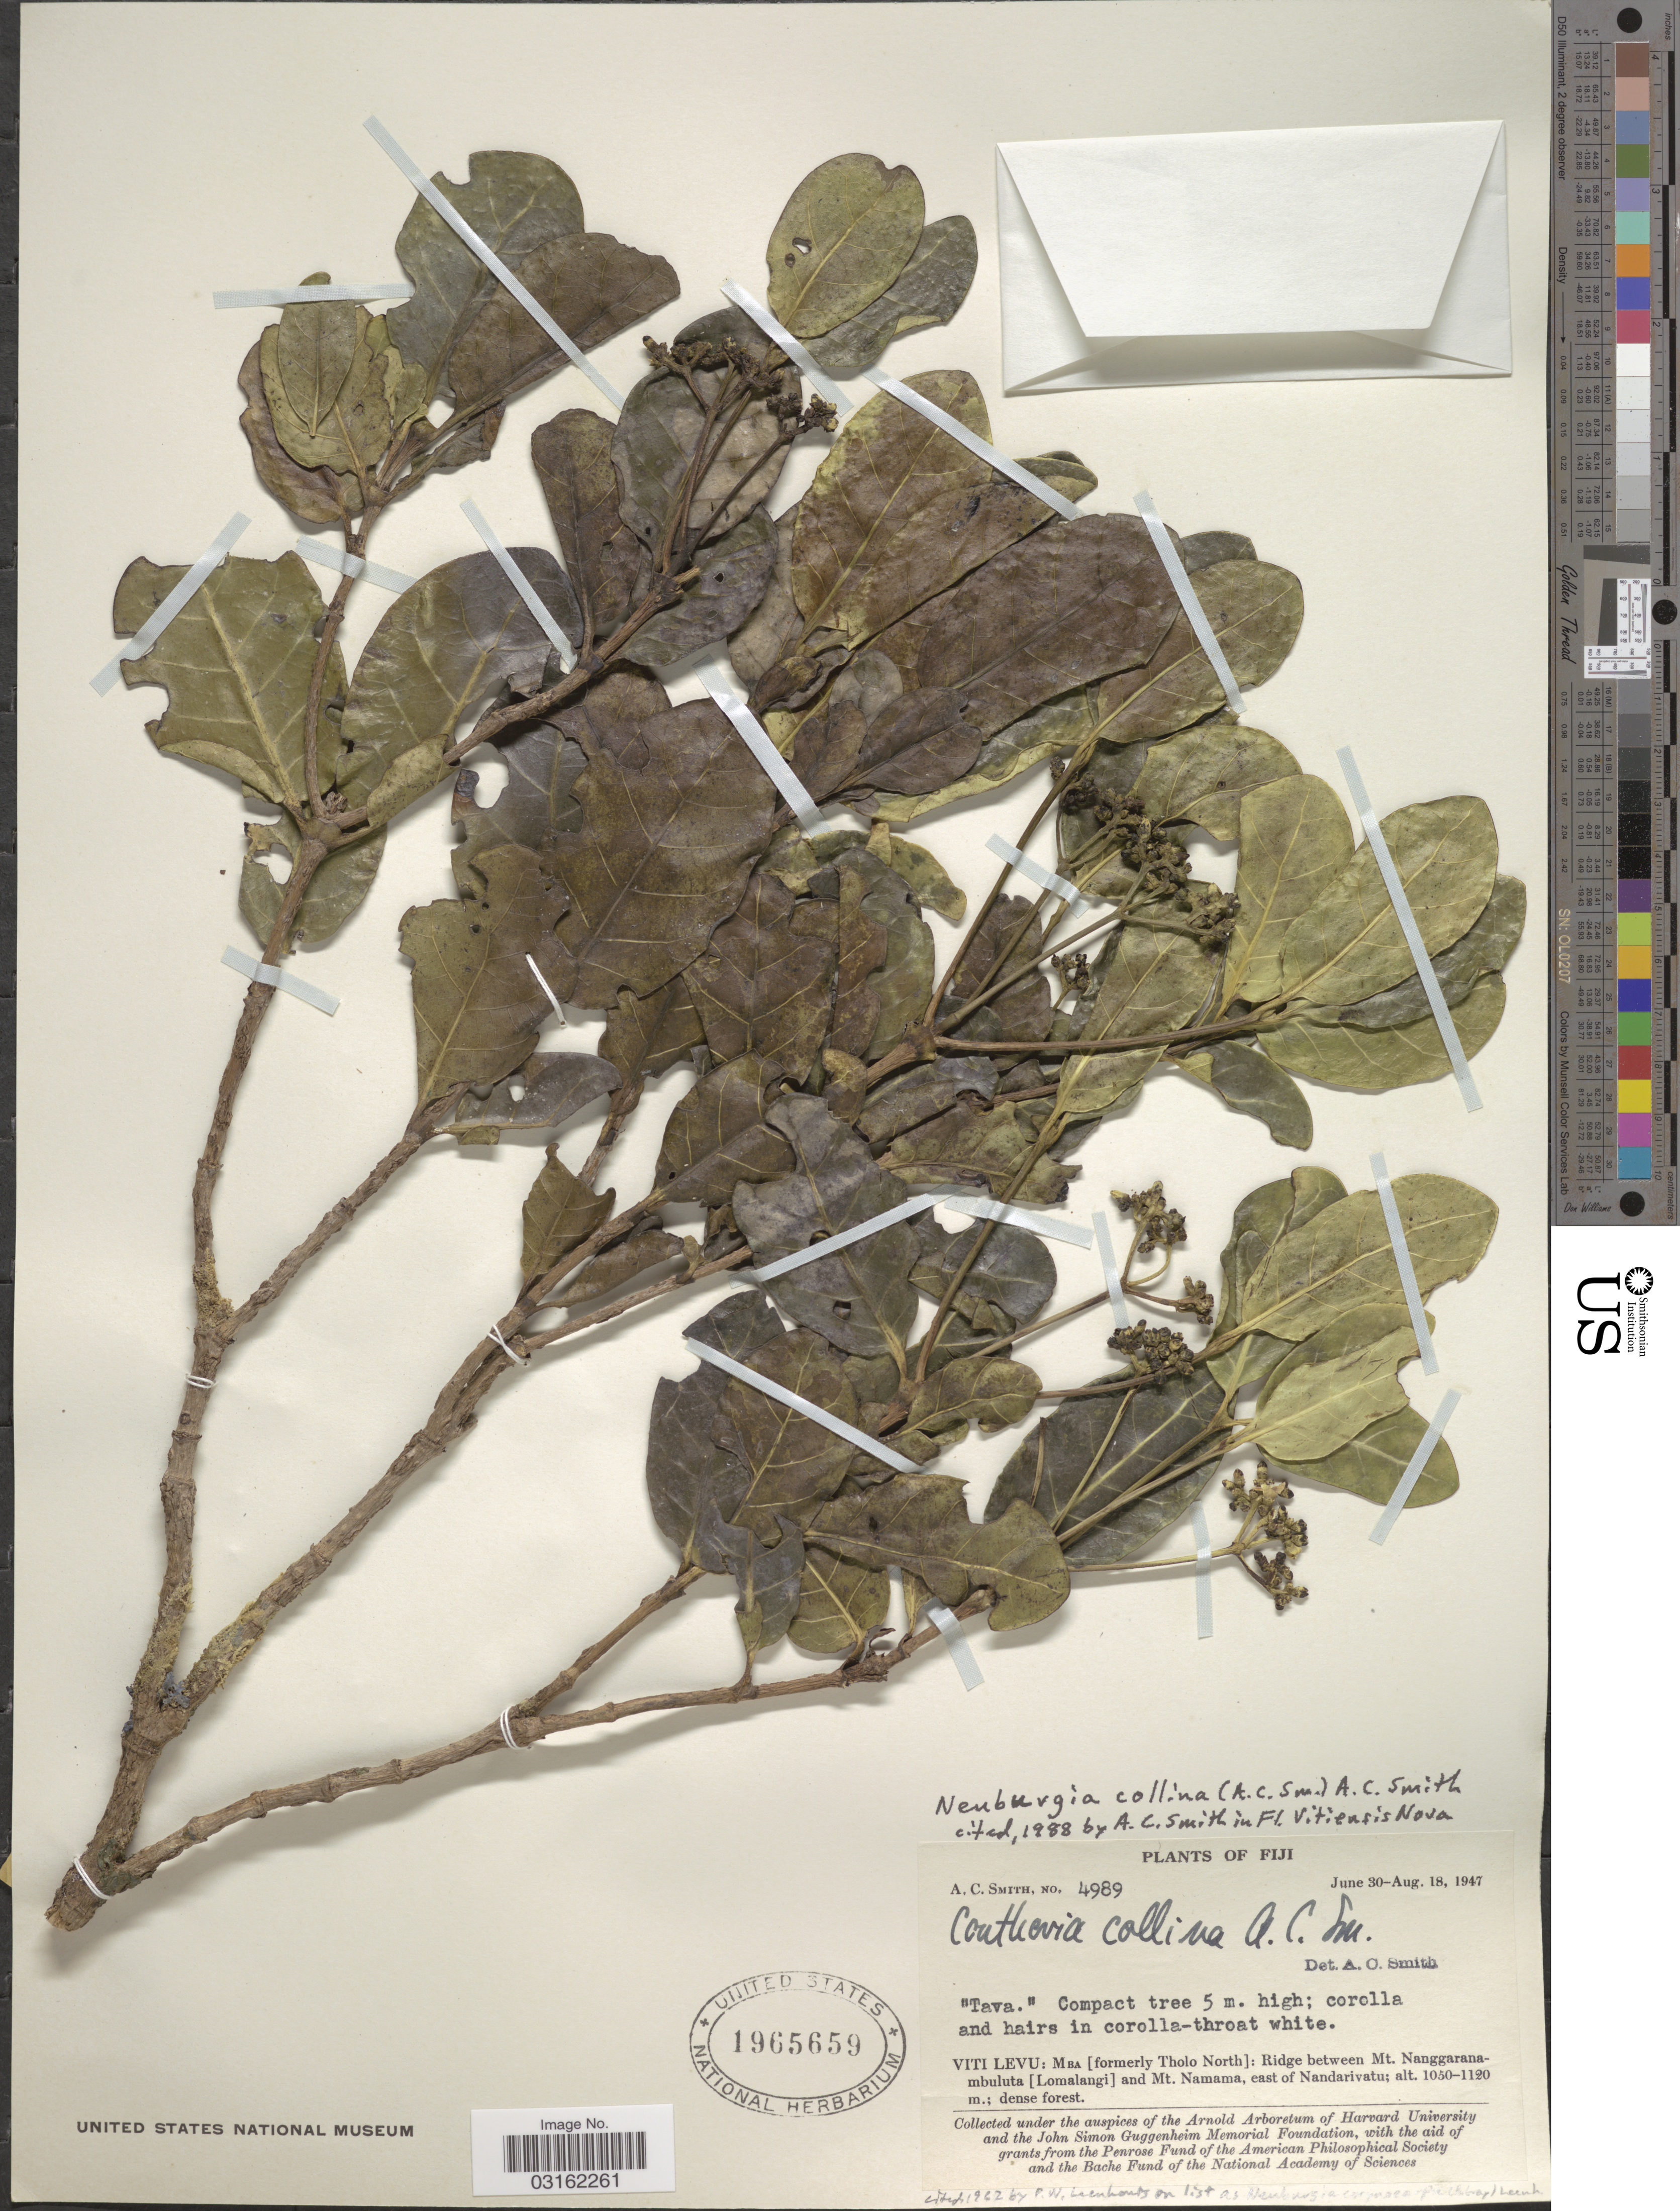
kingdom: Plantae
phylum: Tracheophyta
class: Magnoliopsida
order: Gentianales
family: Loganiaceae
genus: Neuburgia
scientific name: Neuburgia collina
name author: (A.C. Sm.) A.C. Sm.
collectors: A. C. Smith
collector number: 4989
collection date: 1947-06-30/1947-08-18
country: Fiji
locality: Viti Levu: Mba [formerly Tholo North]: Ridge between Mt. Nanggaranambuluta [Lomalangi] and Mt. Namama, east of Nandarivatu.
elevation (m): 1050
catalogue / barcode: US 1965659